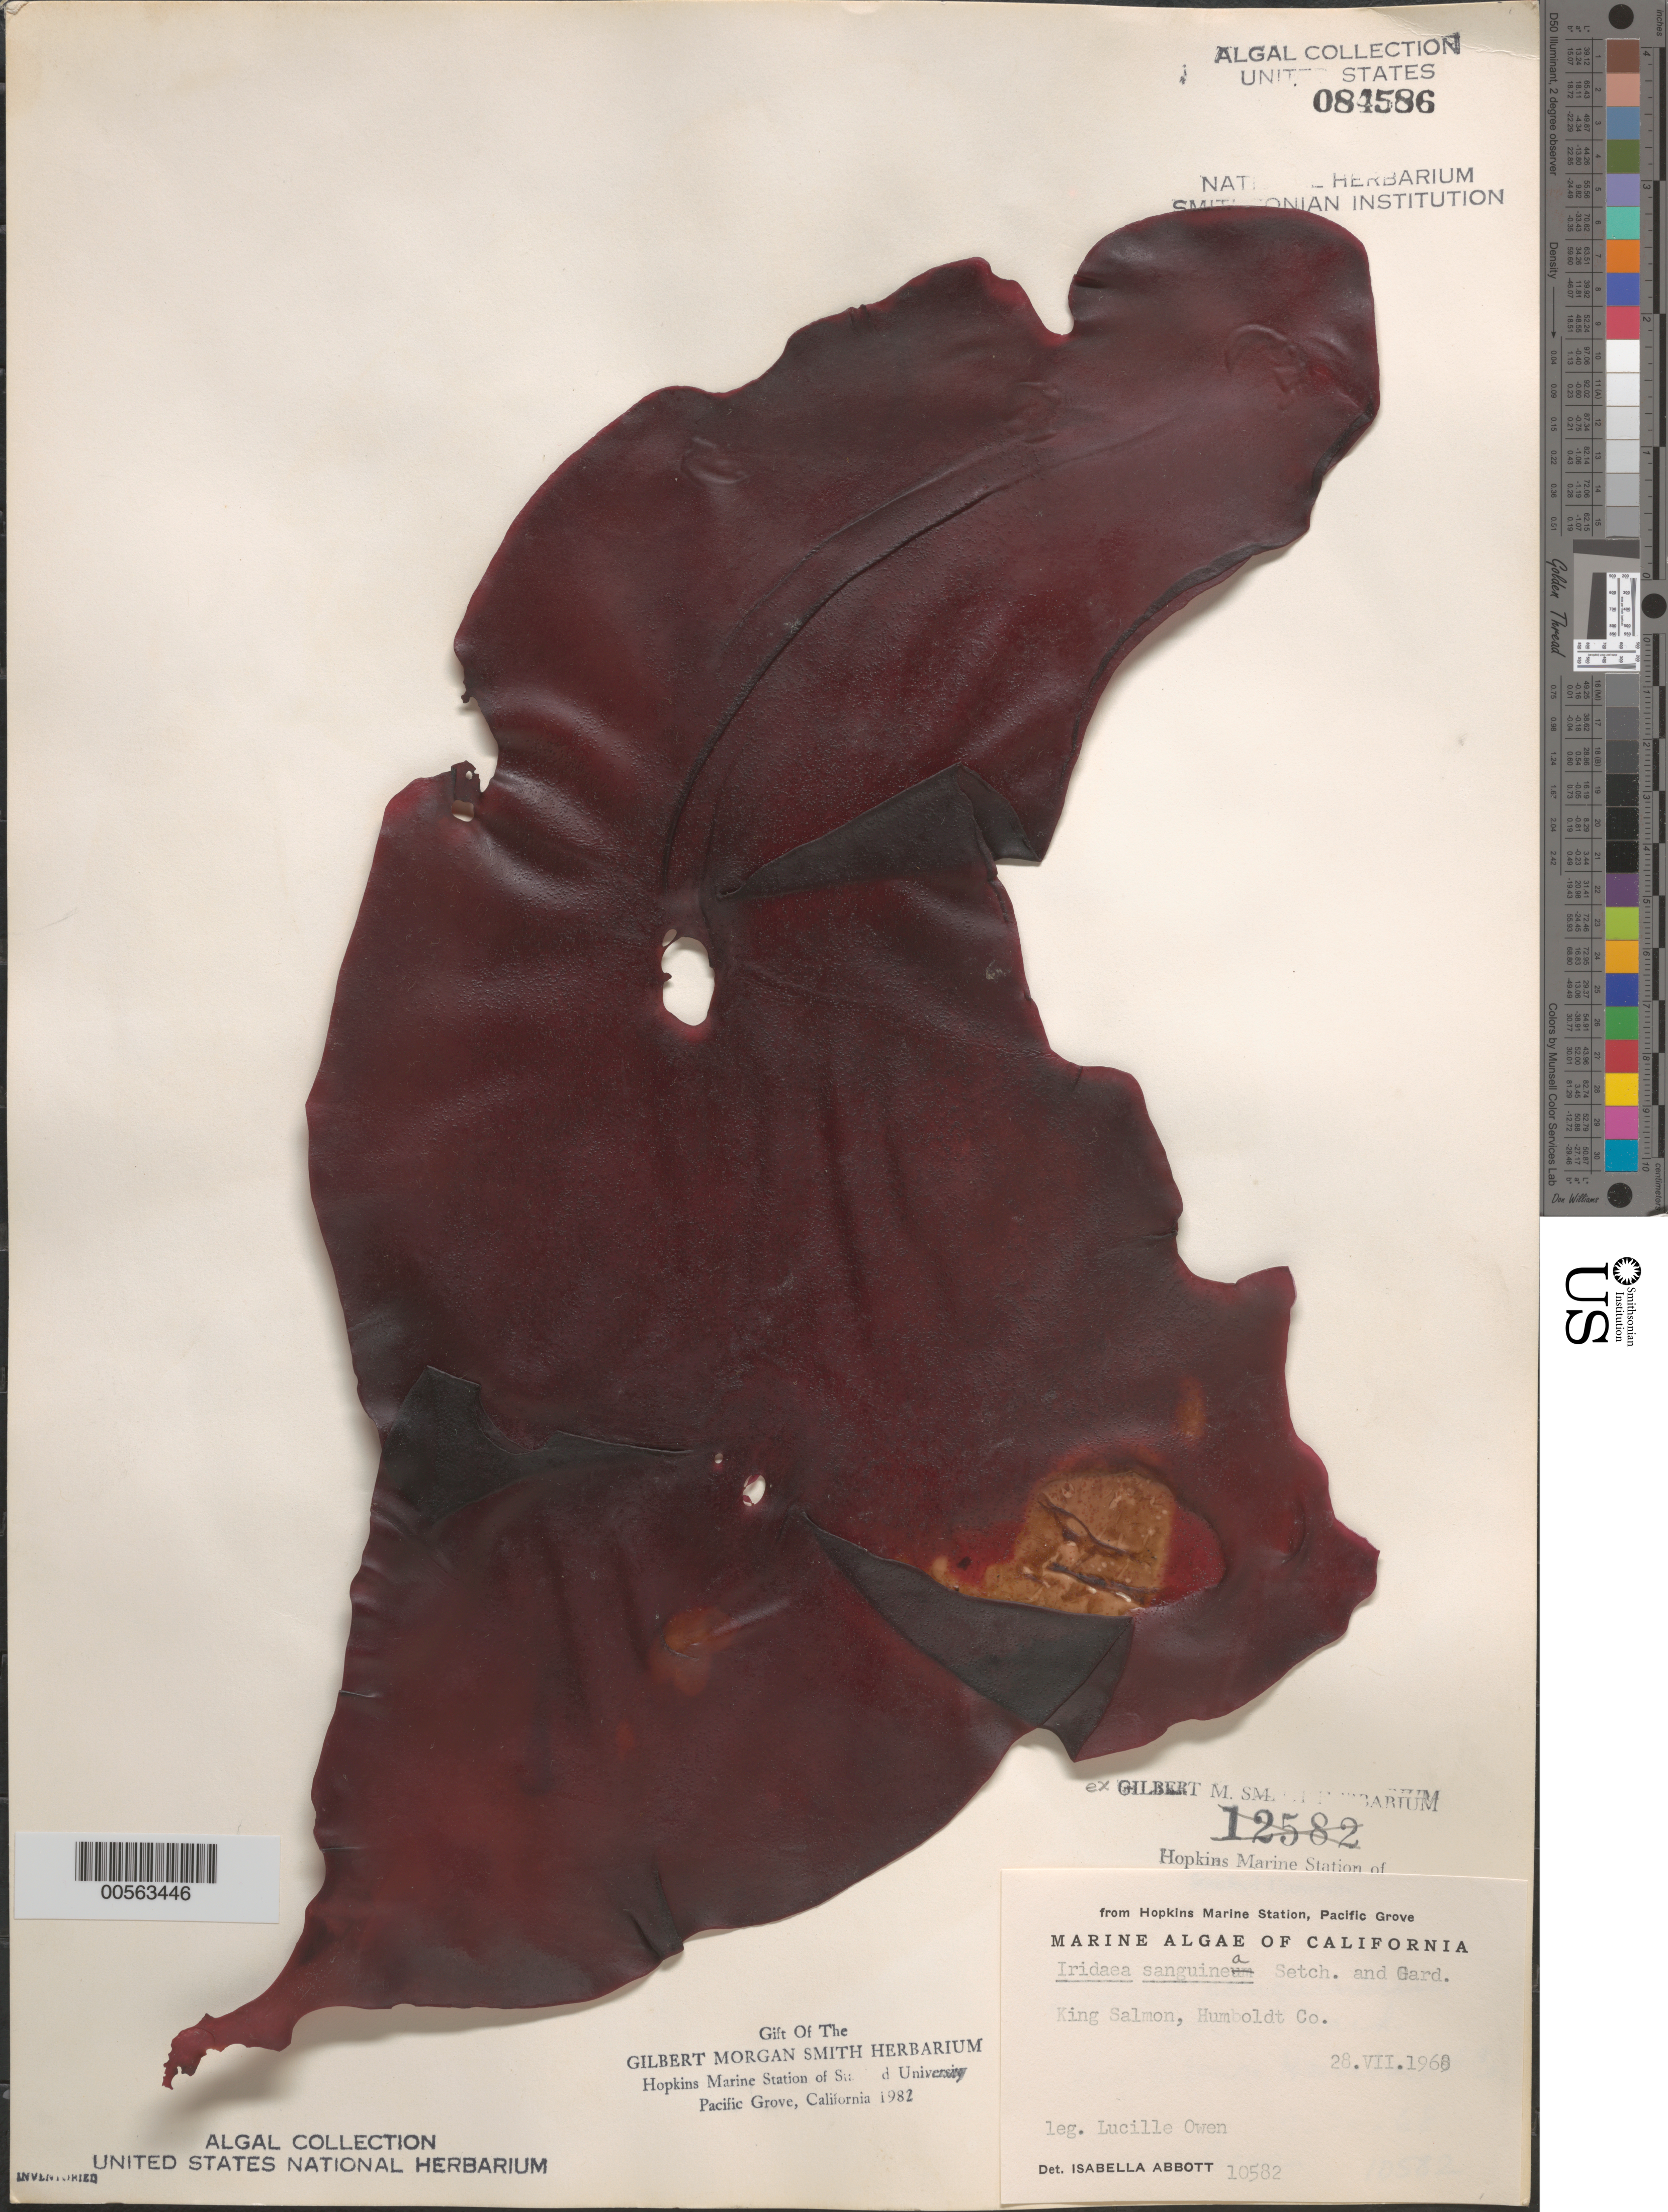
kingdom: Plantae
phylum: Rhodophyta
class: Florideophyceae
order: Gigartinales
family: Gigartinaceae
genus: Mazzaella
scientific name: Mazzaella sanguinea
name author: (Setchell & N.L. Gardner) Hommersand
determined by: Algae name updating Project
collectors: L. Owen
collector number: IAA 10582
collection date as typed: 28 Jul 1968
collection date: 1968-07-28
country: United States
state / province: California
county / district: Humboldt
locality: King Salmon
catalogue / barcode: US 84586